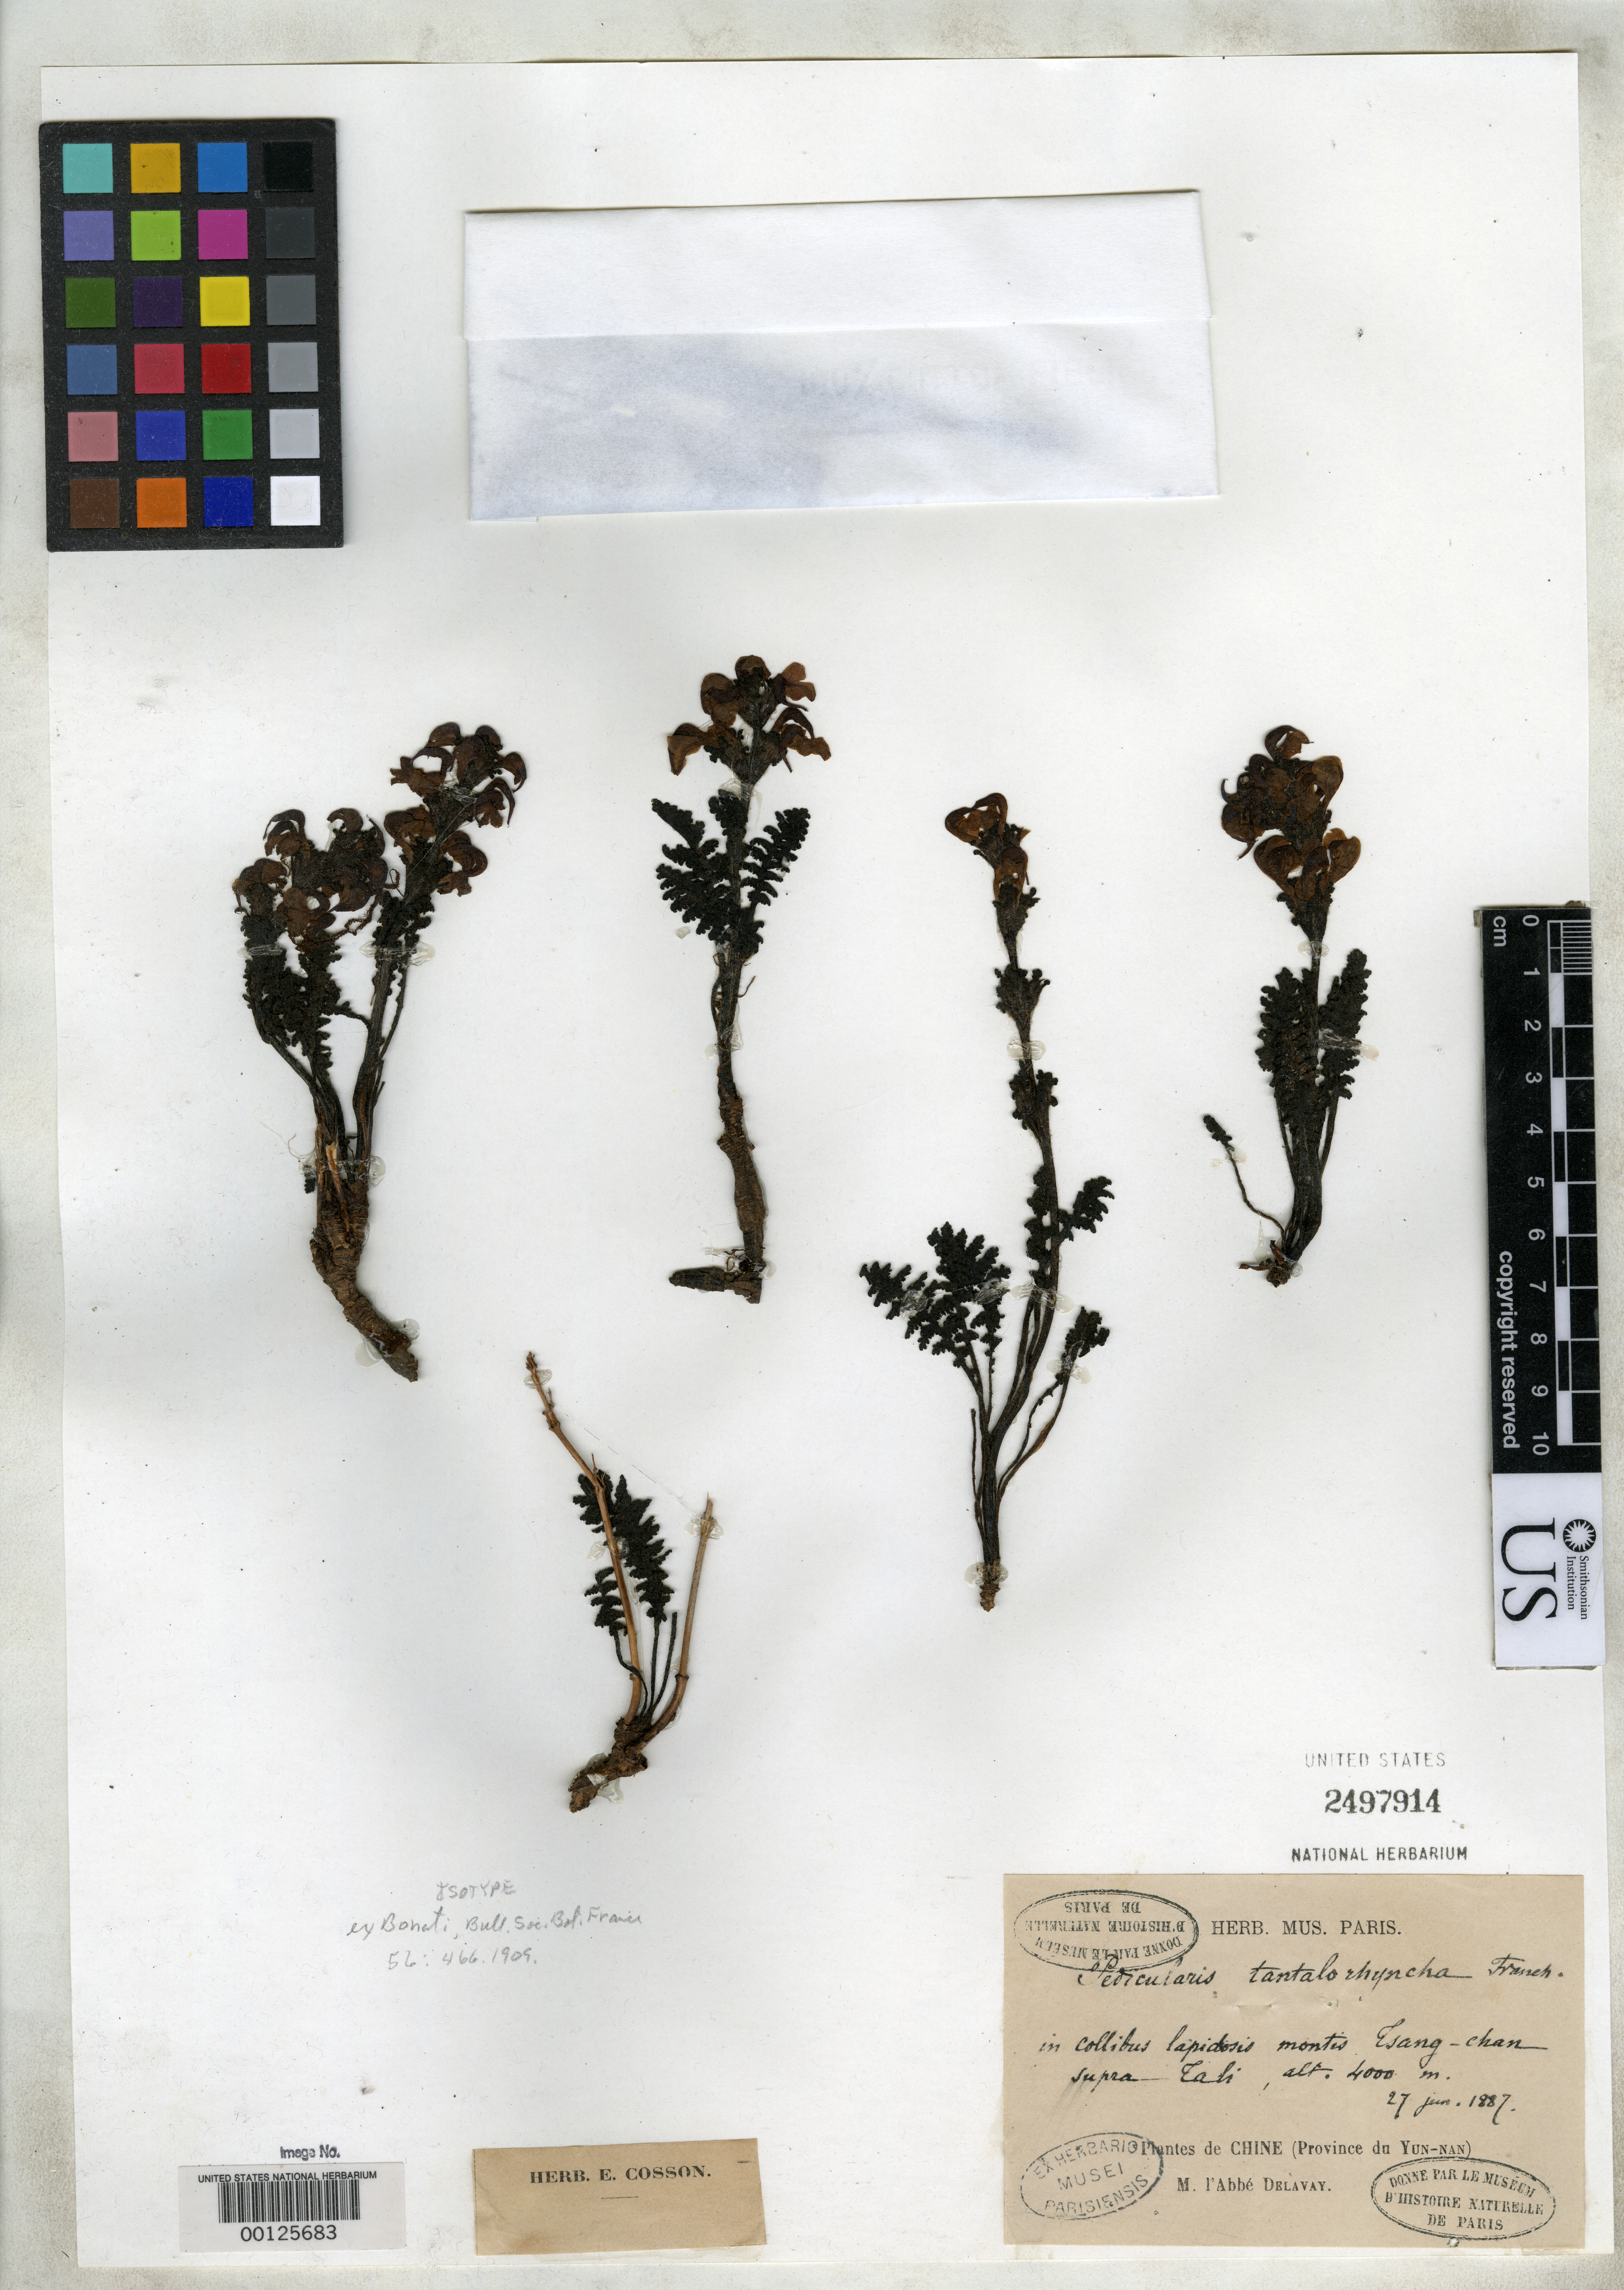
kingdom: Plantae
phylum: Tracheophyta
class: Magnoliopsida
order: Lamiales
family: Orobanchaceae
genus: Pedicularis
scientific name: Pedicularis tantalorhyncha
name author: Franch. ex Bonati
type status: Isotype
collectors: P. Delavay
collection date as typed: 27 Jun 1887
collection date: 1887-06-27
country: China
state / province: Yunnan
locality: Tsang-chan supra Tali.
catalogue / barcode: US 2497914